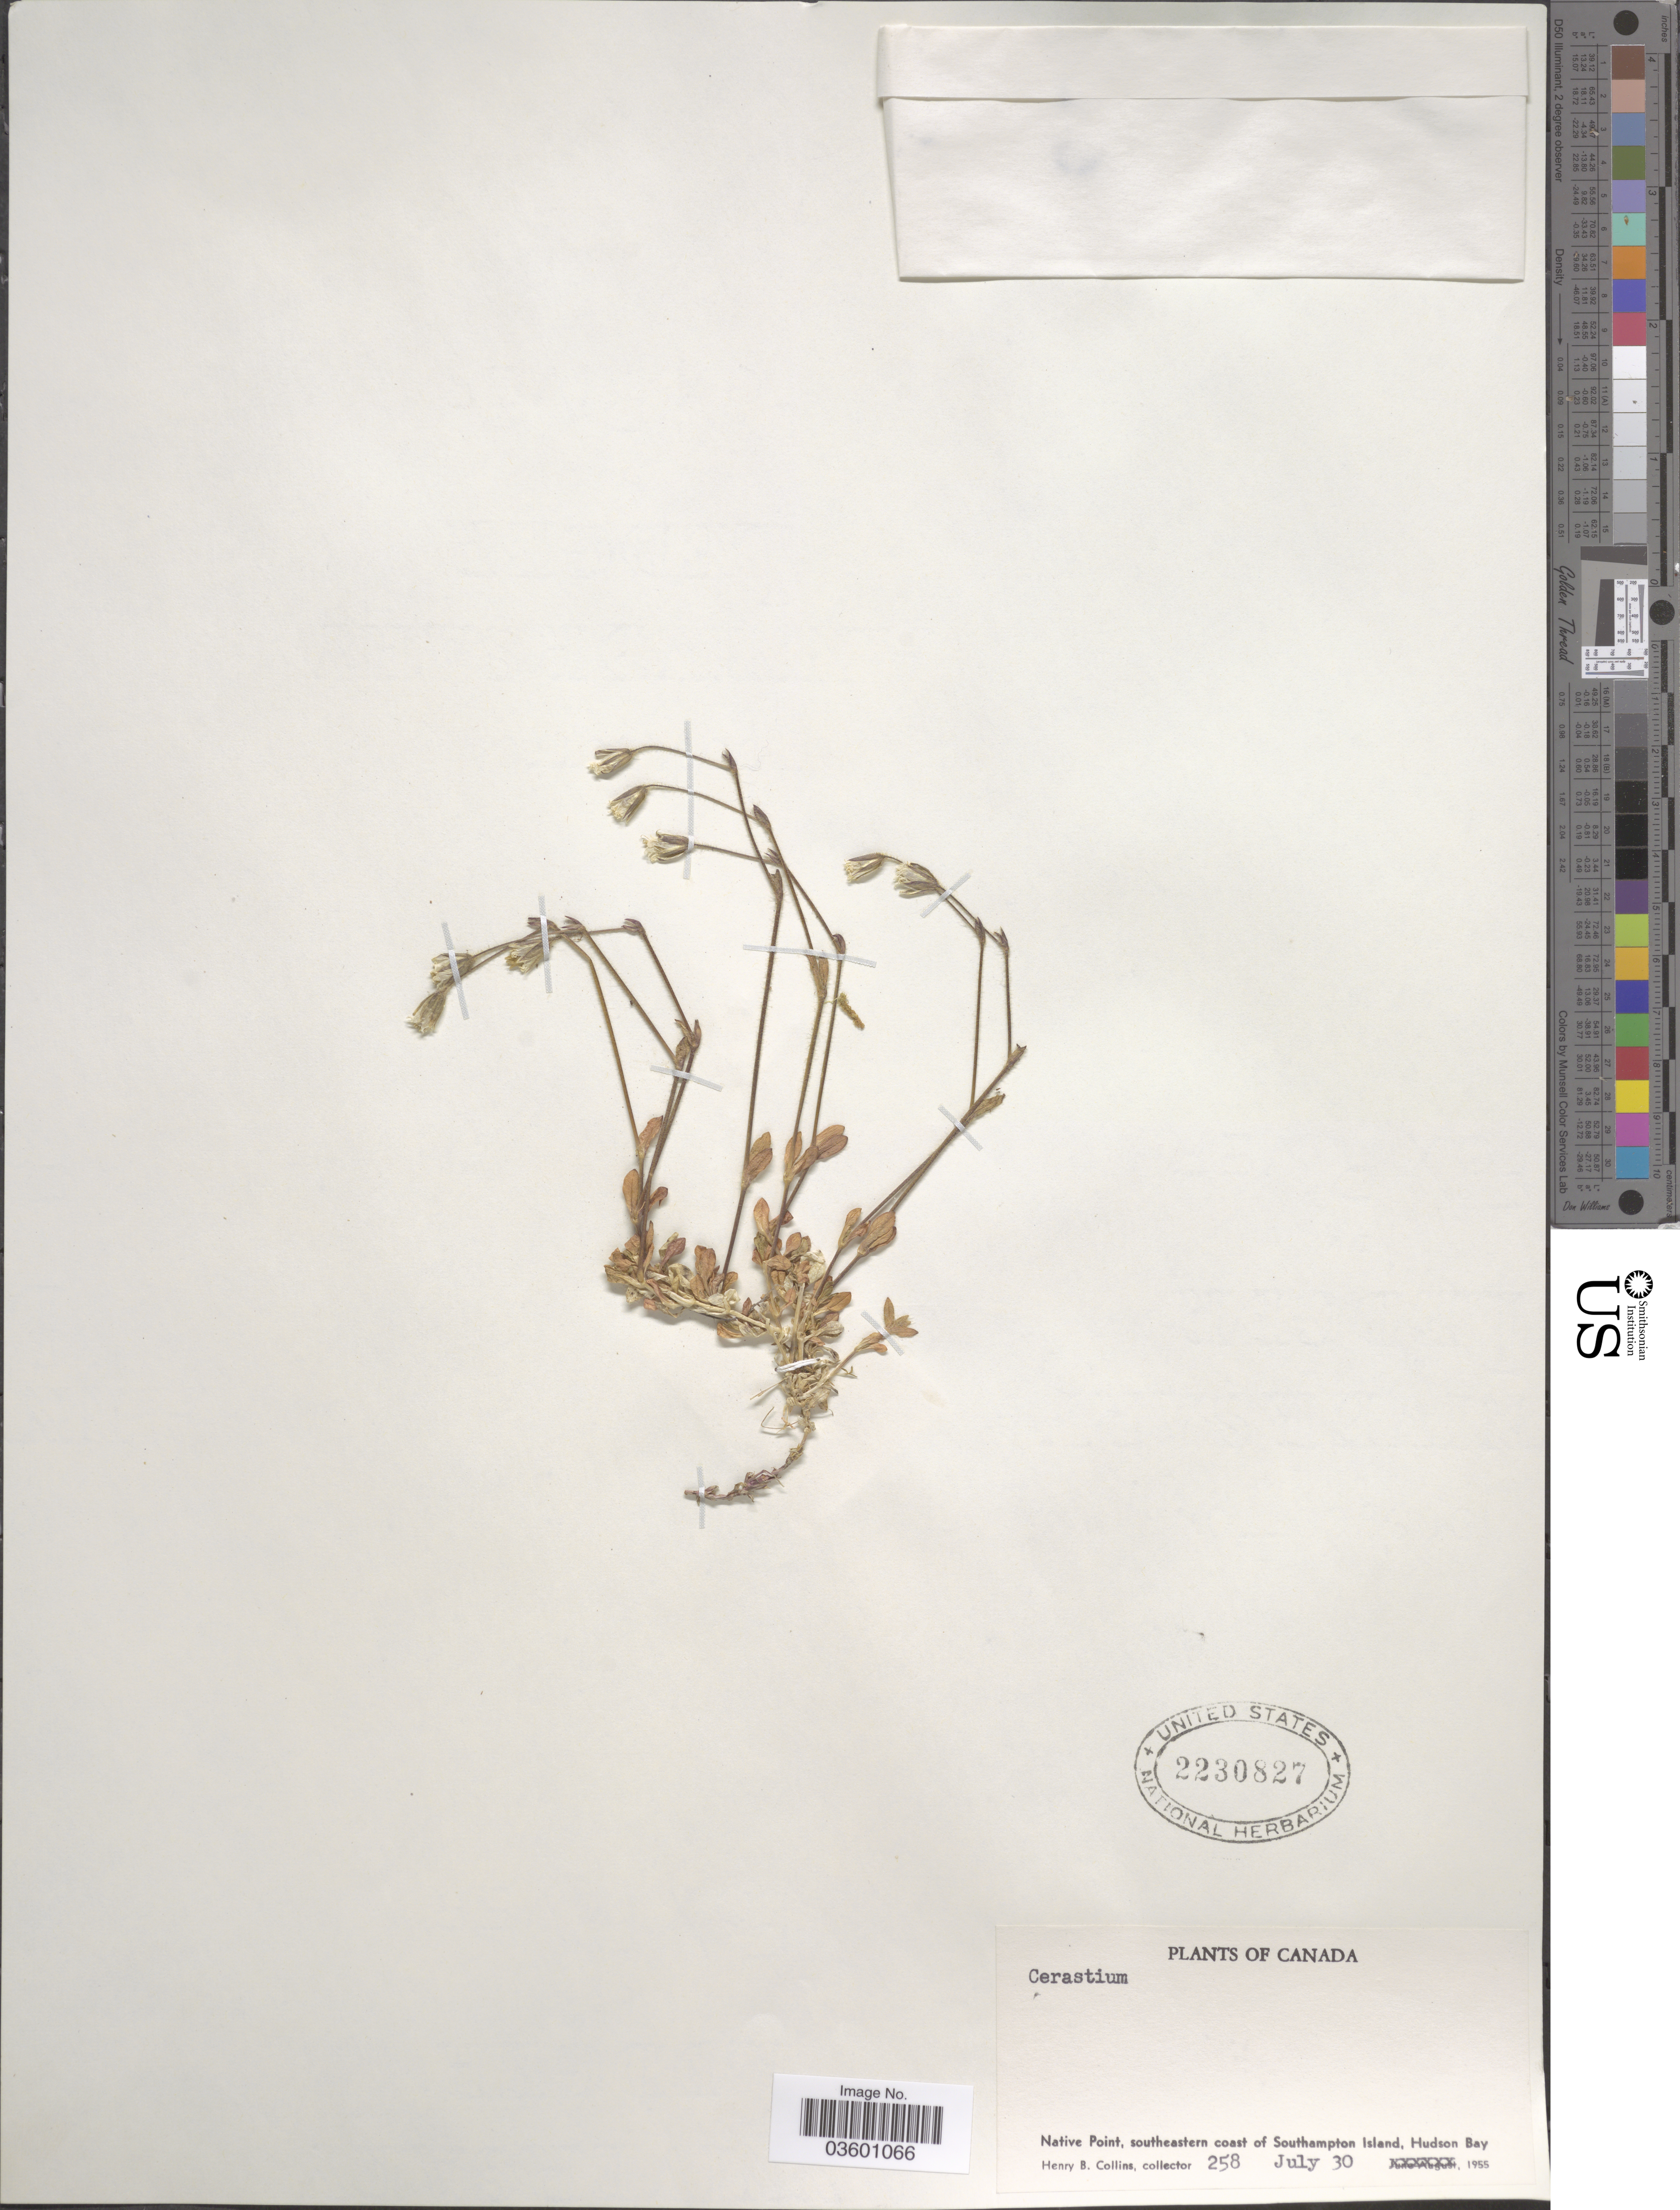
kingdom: Plantae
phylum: Tracheophyta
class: Magnoliopsida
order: Caryophyllales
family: Caryophyllaceae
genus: Cerastium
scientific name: Cerastium alpinum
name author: L.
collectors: H. Collins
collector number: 258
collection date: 1955-07-30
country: Canada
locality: Native Point, southeastern coast of Southampton Island, Hudson Bay.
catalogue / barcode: US 2230827